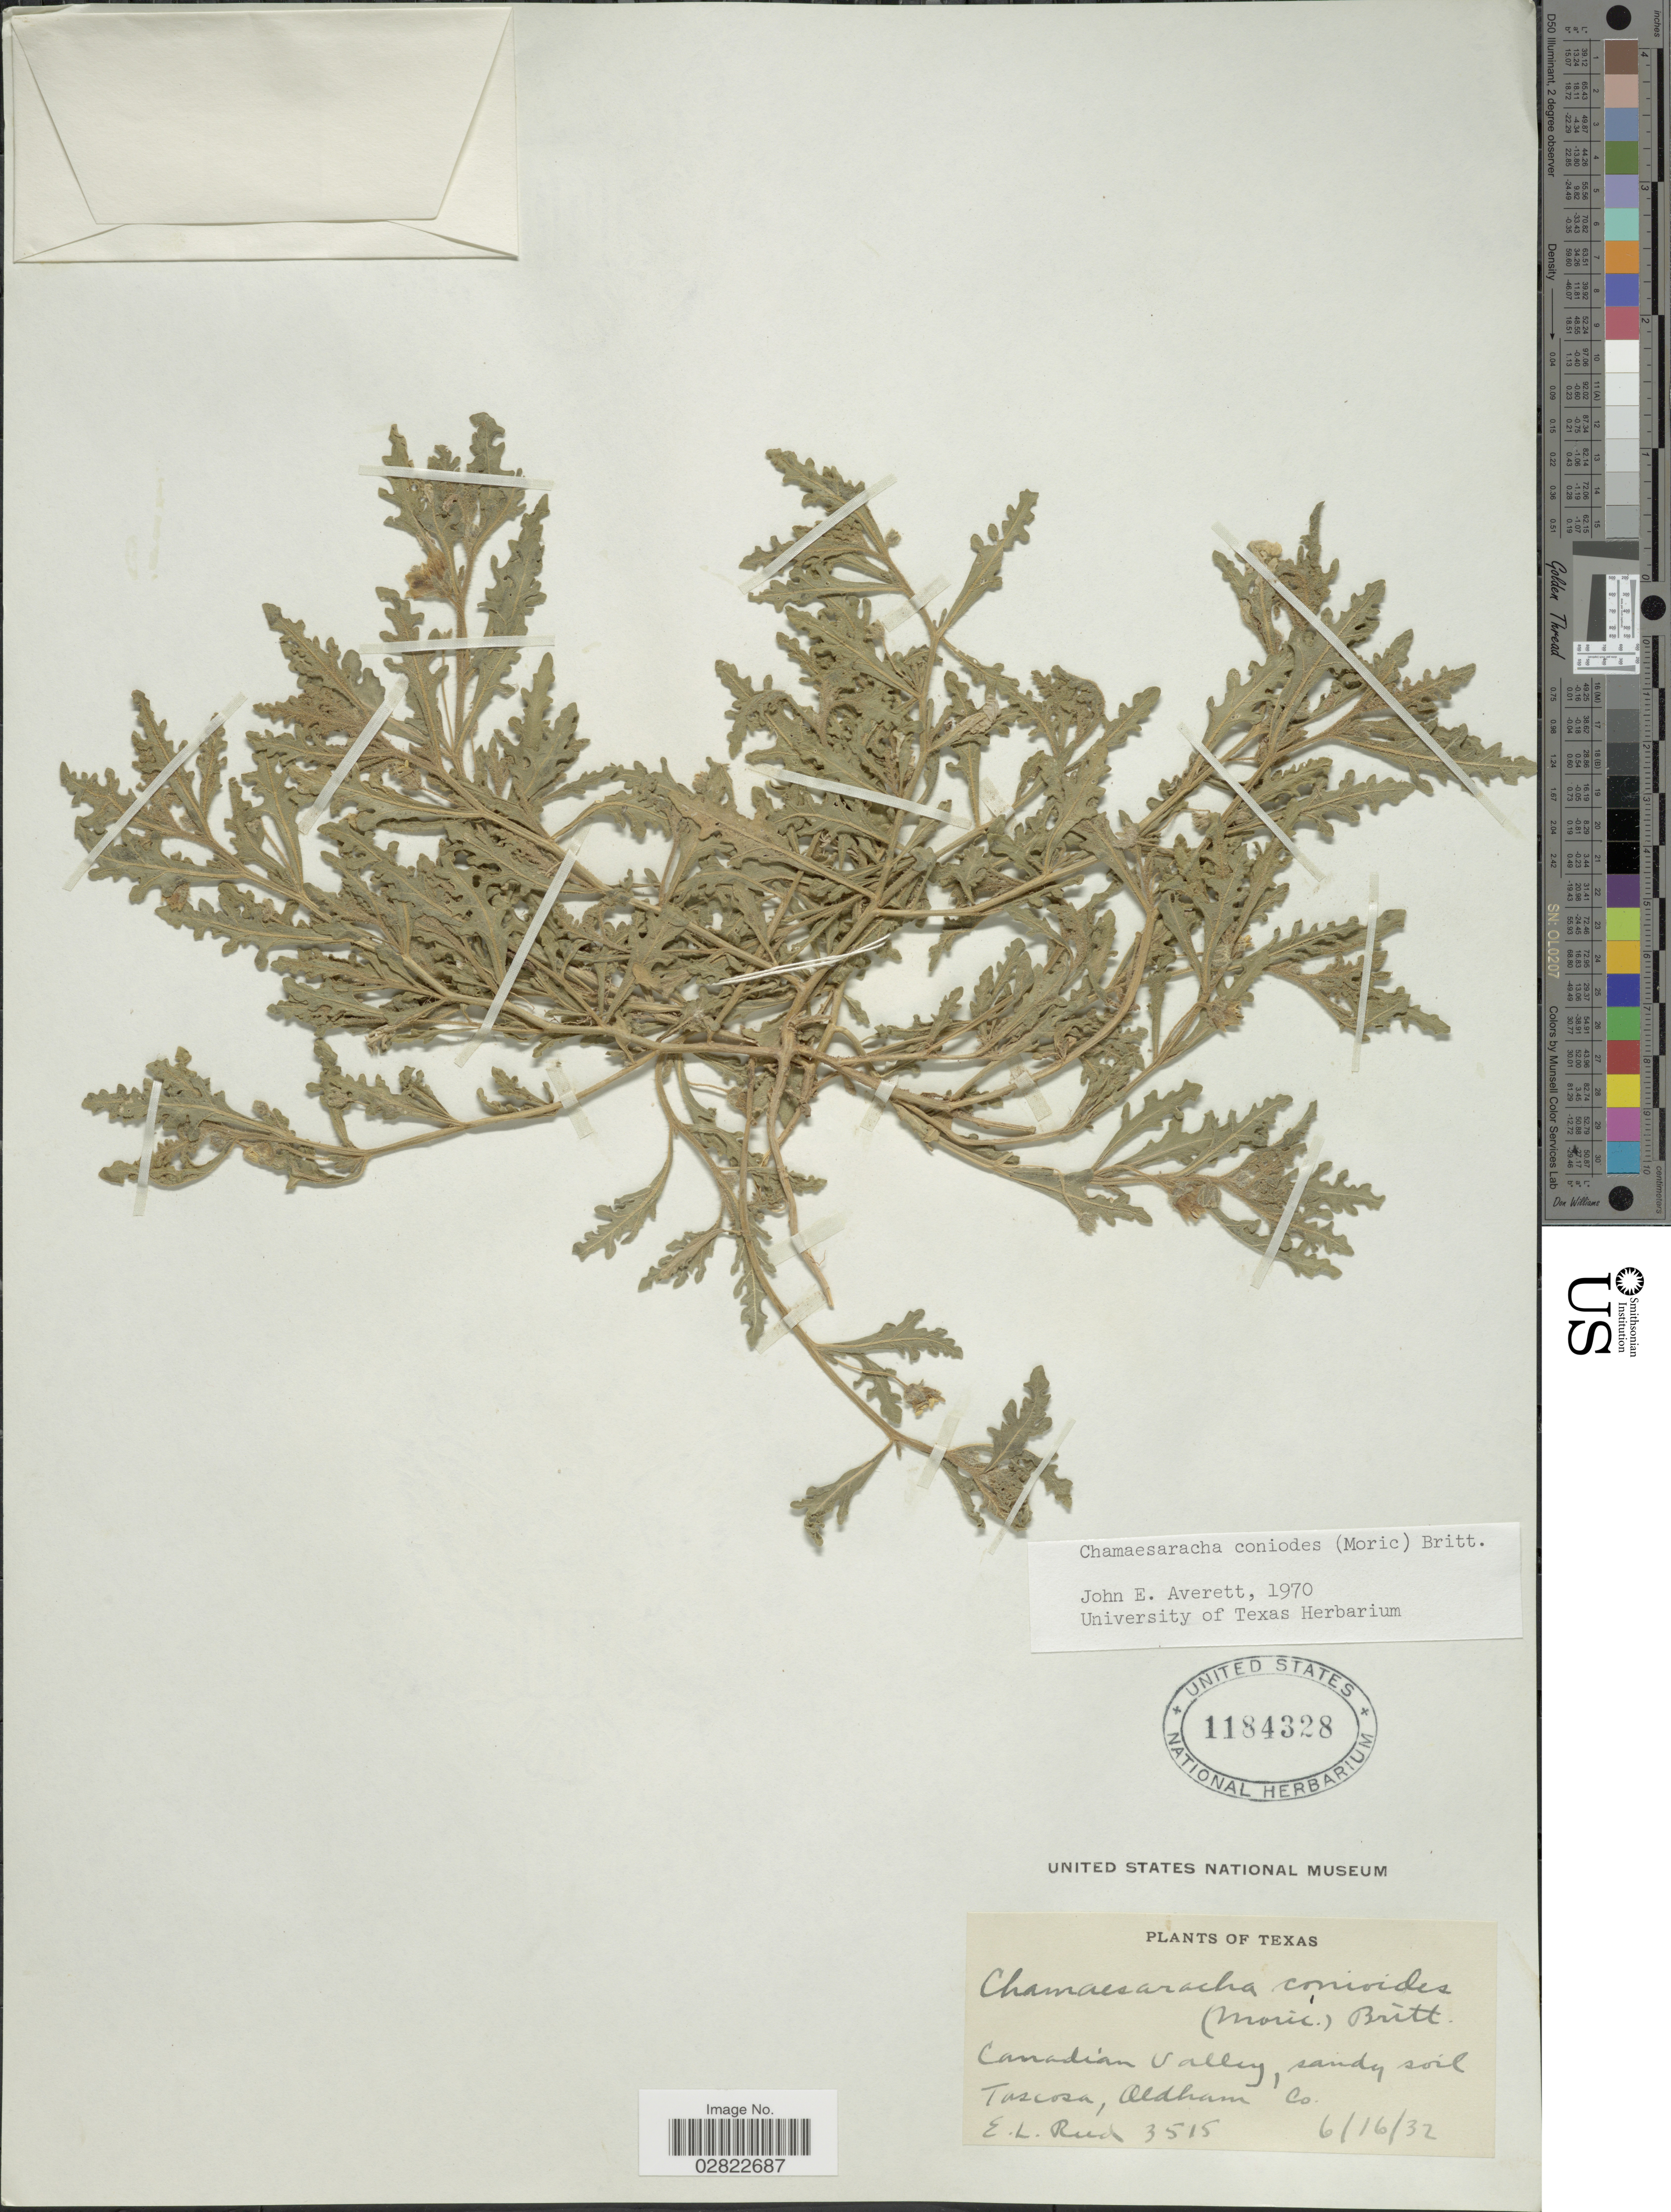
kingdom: Plantae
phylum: Tracheophyta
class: Magnoliopsida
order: Solanales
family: Solanaceae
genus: Chamaesaracha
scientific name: Chamaesaracha coniodes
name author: (Moric. ex Dunal) Britton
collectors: E. Reed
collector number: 3515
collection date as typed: Transcribed d/m/y: 16/6/32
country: United States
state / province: Texas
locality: Canadian Valley, sandy soil, Tascosa, Oldham Co.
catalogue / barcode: US 1184328